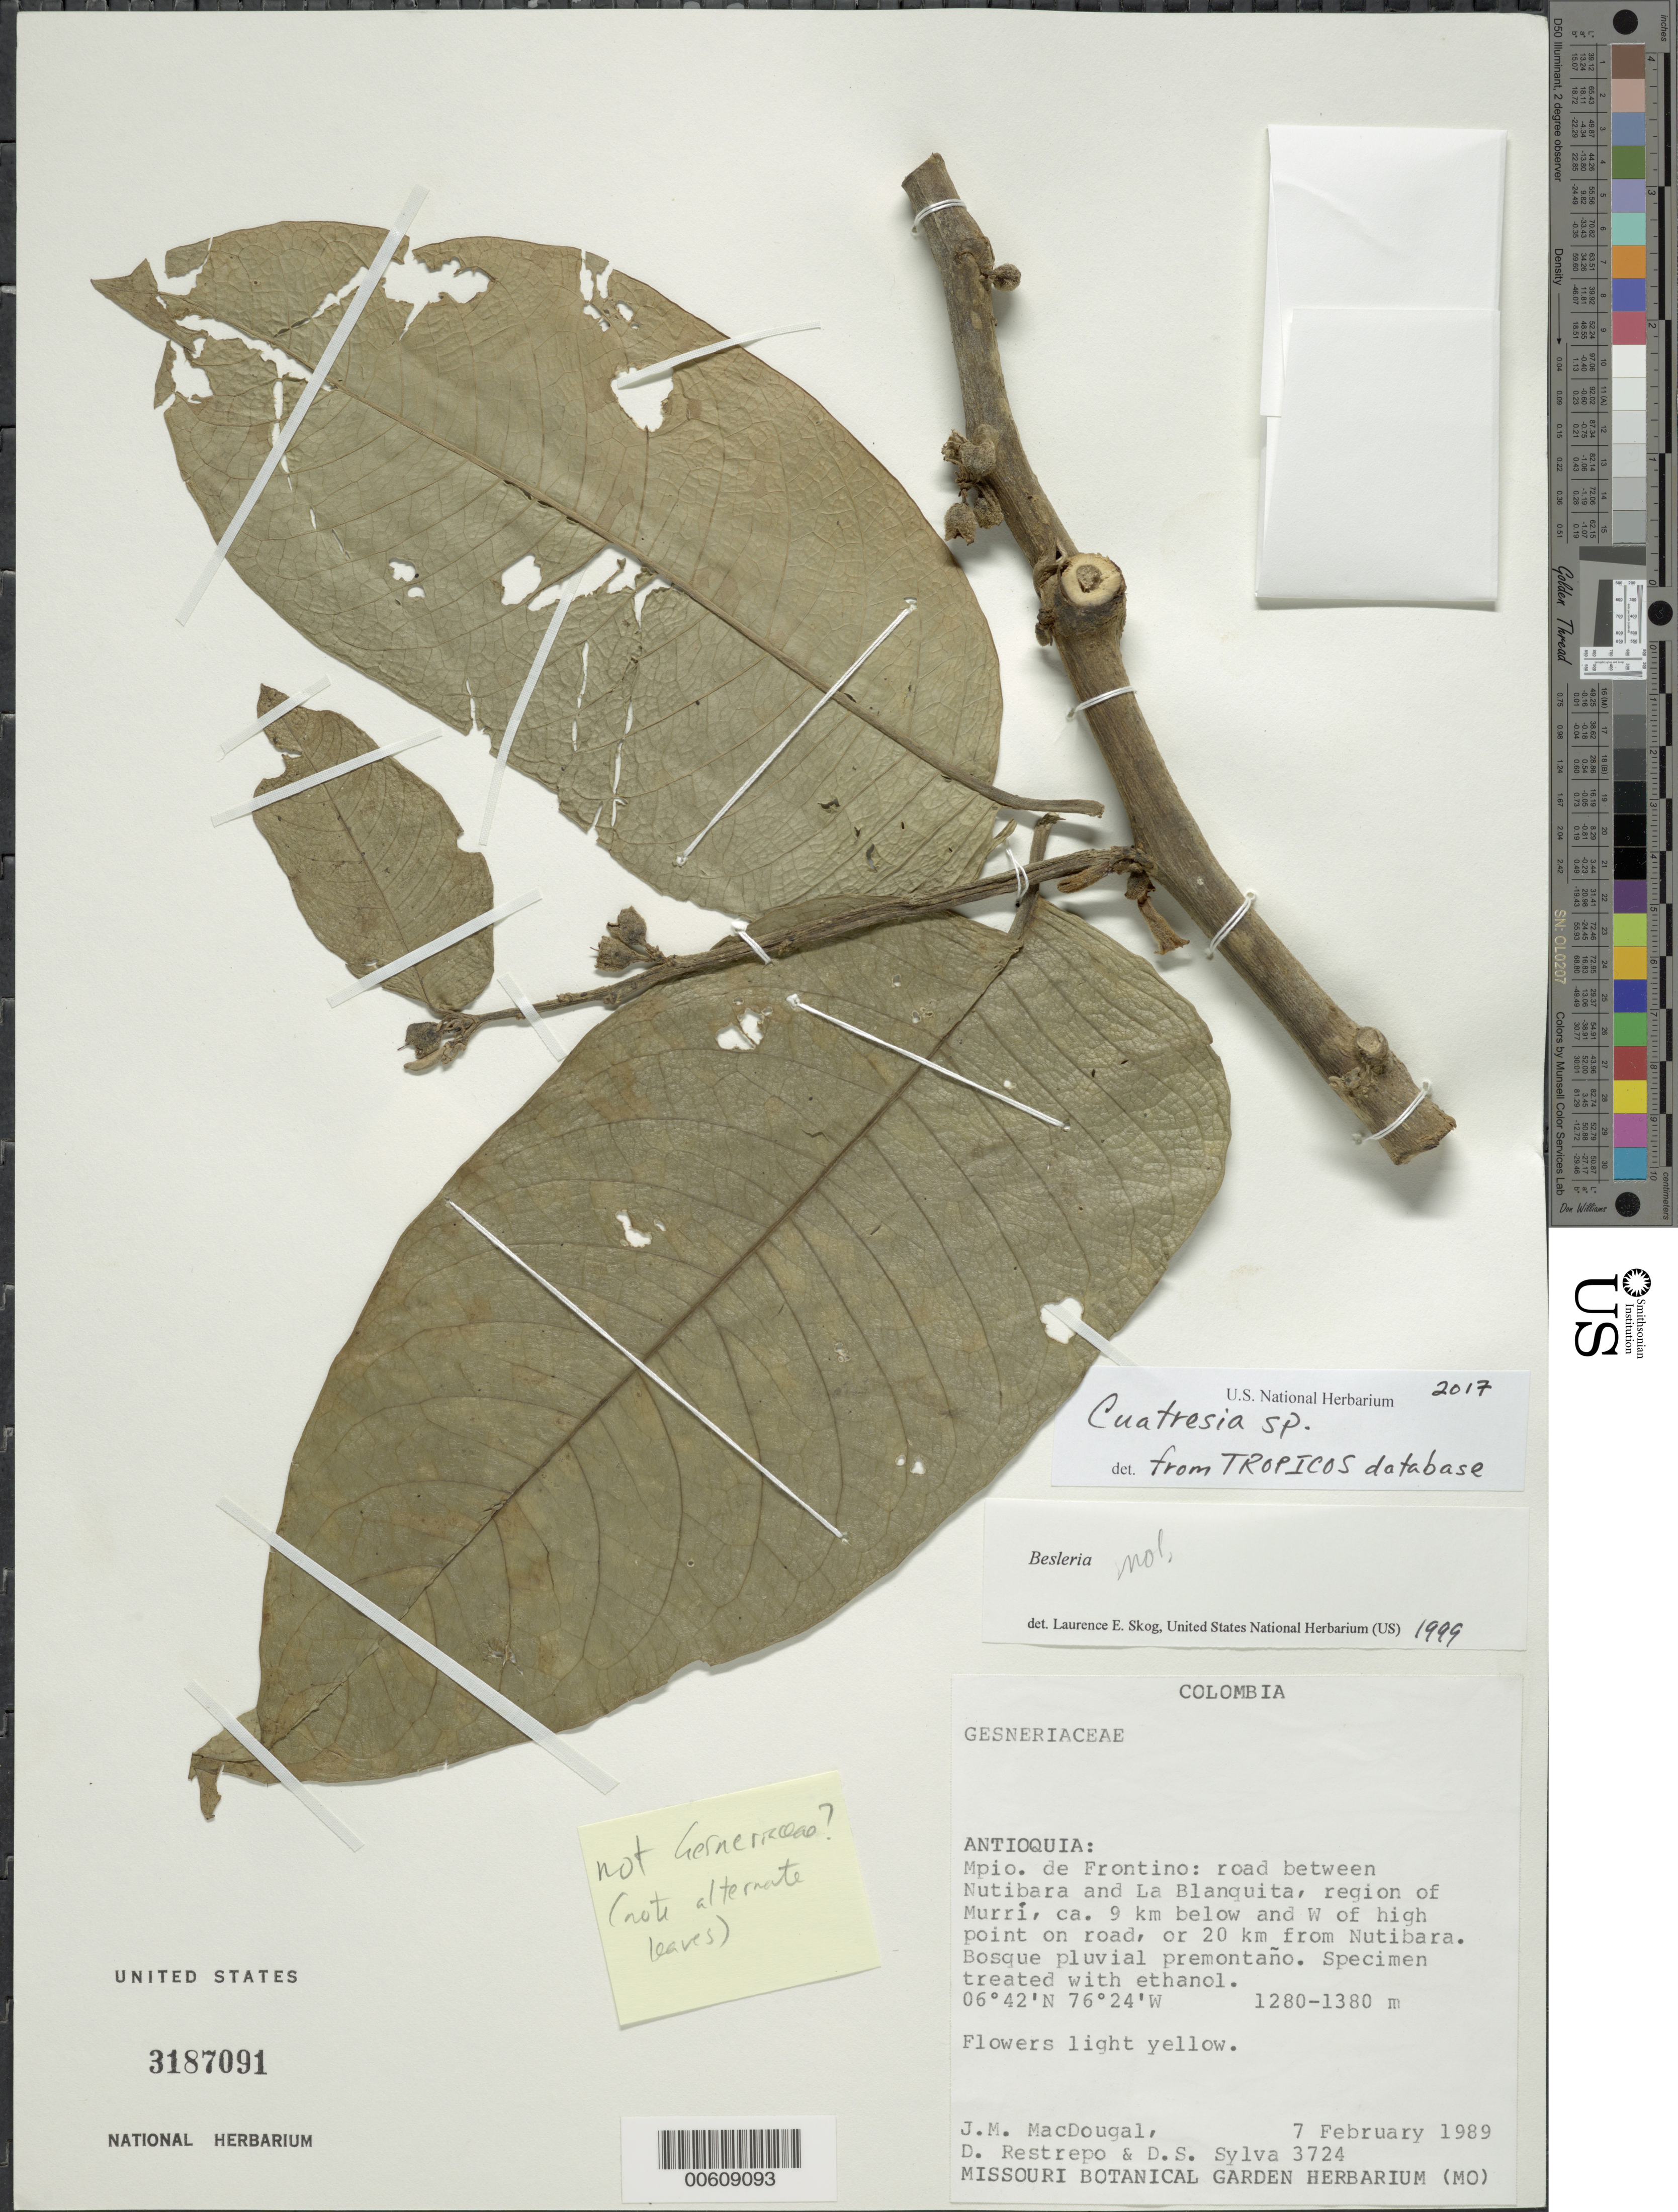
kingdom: Plantae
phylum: Tracheophyta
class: Magnoliopsida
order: Solanales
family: Solanaceae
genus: Cuatresia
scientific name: Cuatresia sp.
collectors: J. M. MacDougal, D. Restrepo & D. Sylva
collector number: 3724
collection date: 1989-02-07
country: Colombia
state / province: Antioquia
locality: Mpio. de Frontino, road between Nutibara and La Blanquita, region of Murrí, ca. 9 km below and W of high point on road, or 20 km from Nutibara.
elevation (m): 1280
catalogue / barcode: US 3187091